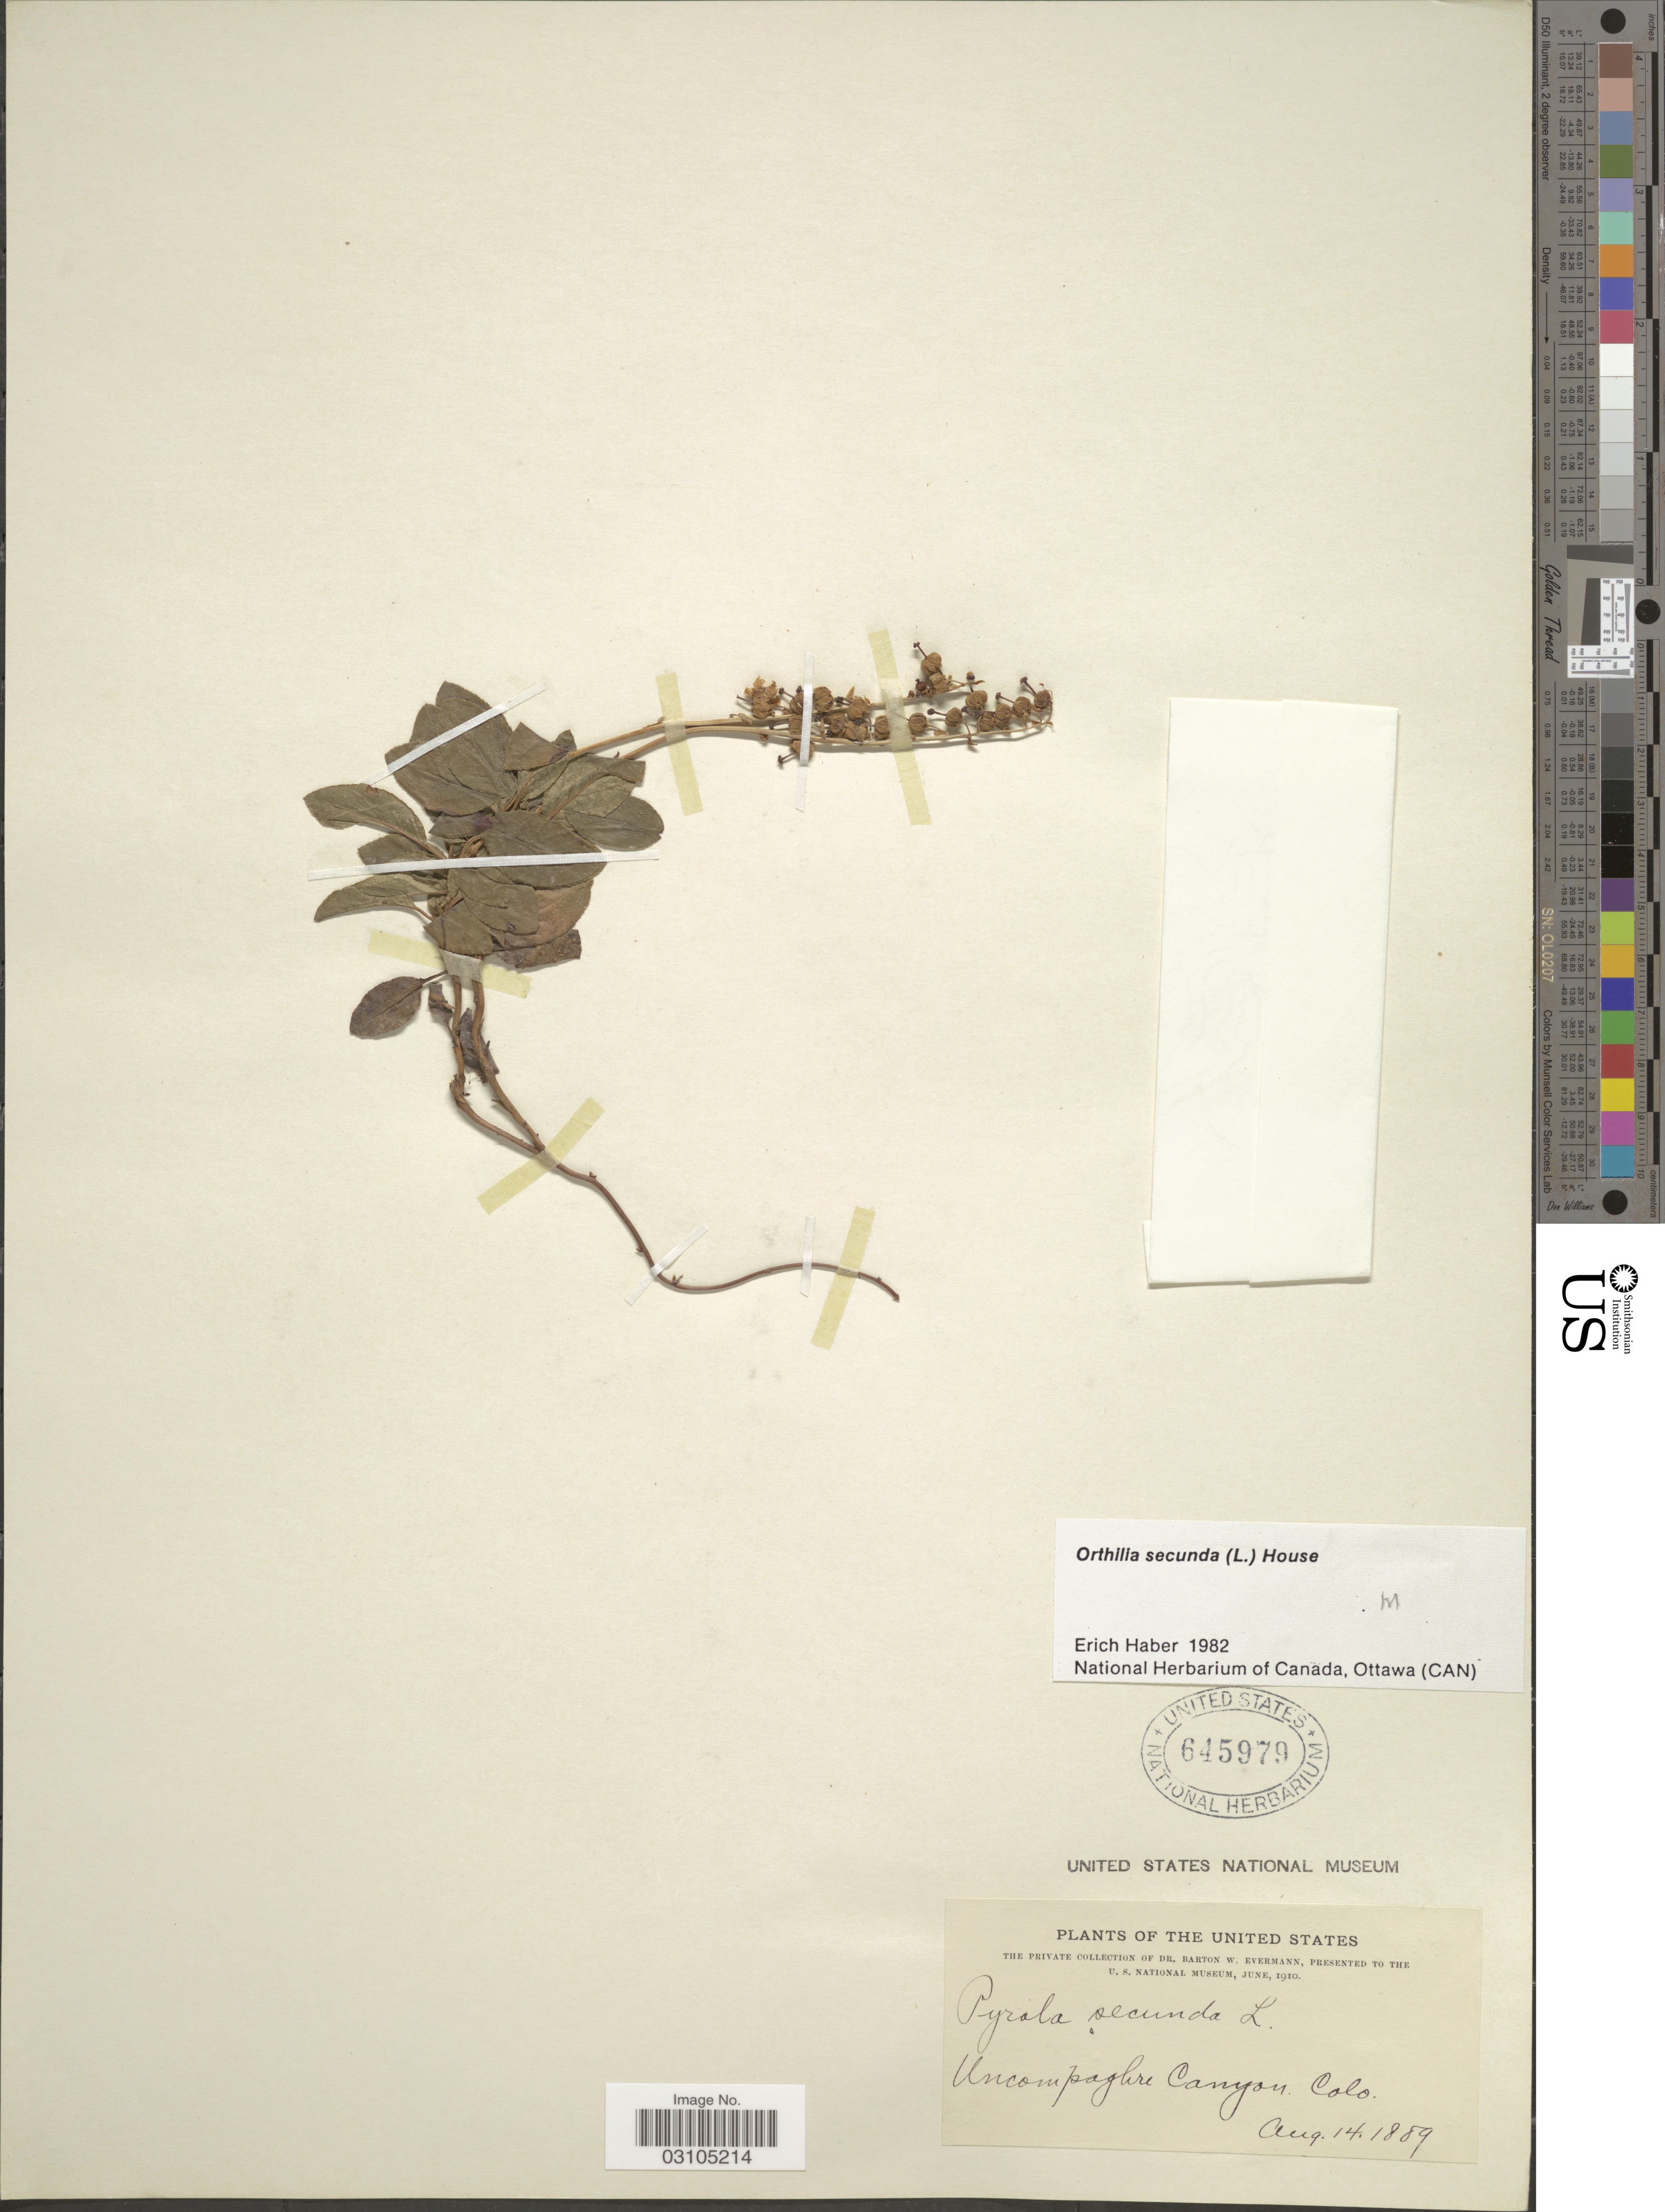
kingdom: Plantae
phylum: Tracheophyta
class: Magnoliopsida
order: Ericales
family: Ericaceae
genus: Orthilia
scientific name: Orthilia secunda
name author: (L.) House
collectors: B. W. Evermann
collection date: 1889-08-14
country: United States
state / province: Colorado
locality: Uncompaghre Canyon. Colo.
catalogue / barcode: US 645979